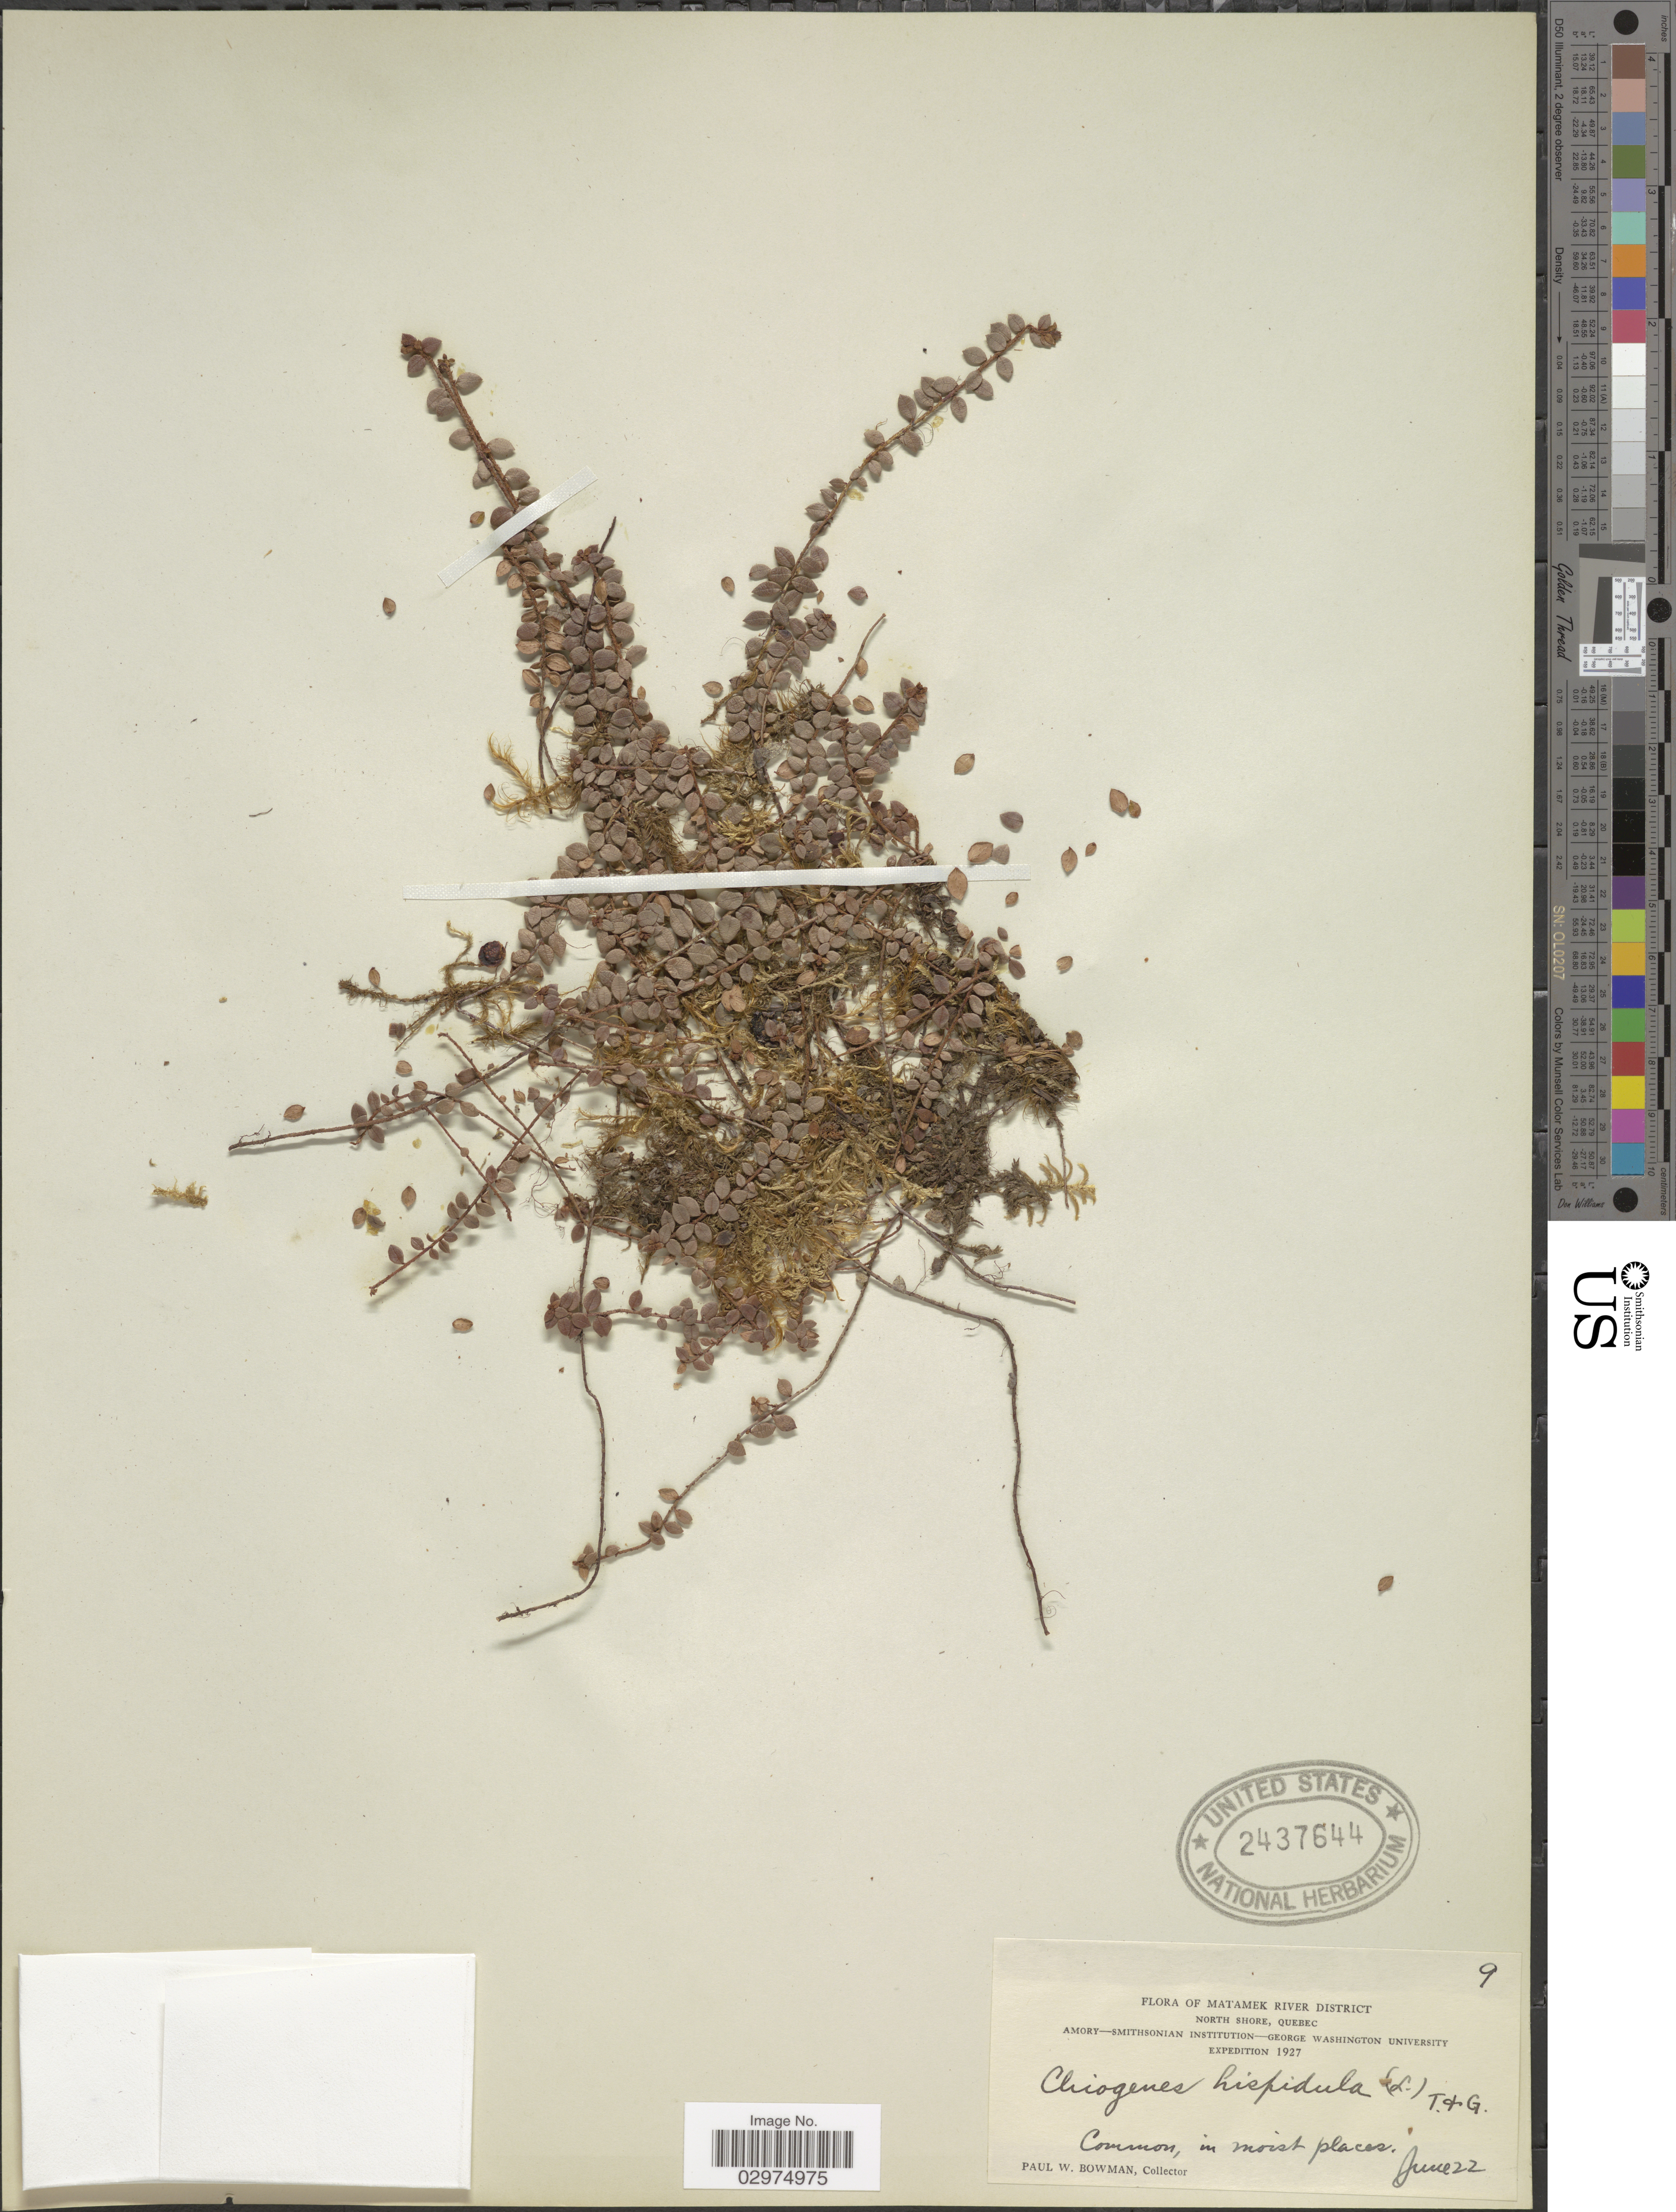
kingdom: Plantae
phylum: Tracheophyta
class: Magnoliopsida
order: Ericales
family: Ericaceae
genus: Gaultheria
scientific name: Gaultheria hispidula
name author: (L.) Muhl. ex Bigelow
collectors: P. Bowman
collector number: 9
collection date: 1927-06-22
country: Canada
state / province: Quebec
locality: Matamek River District, north shore.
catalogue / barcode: US 2437644